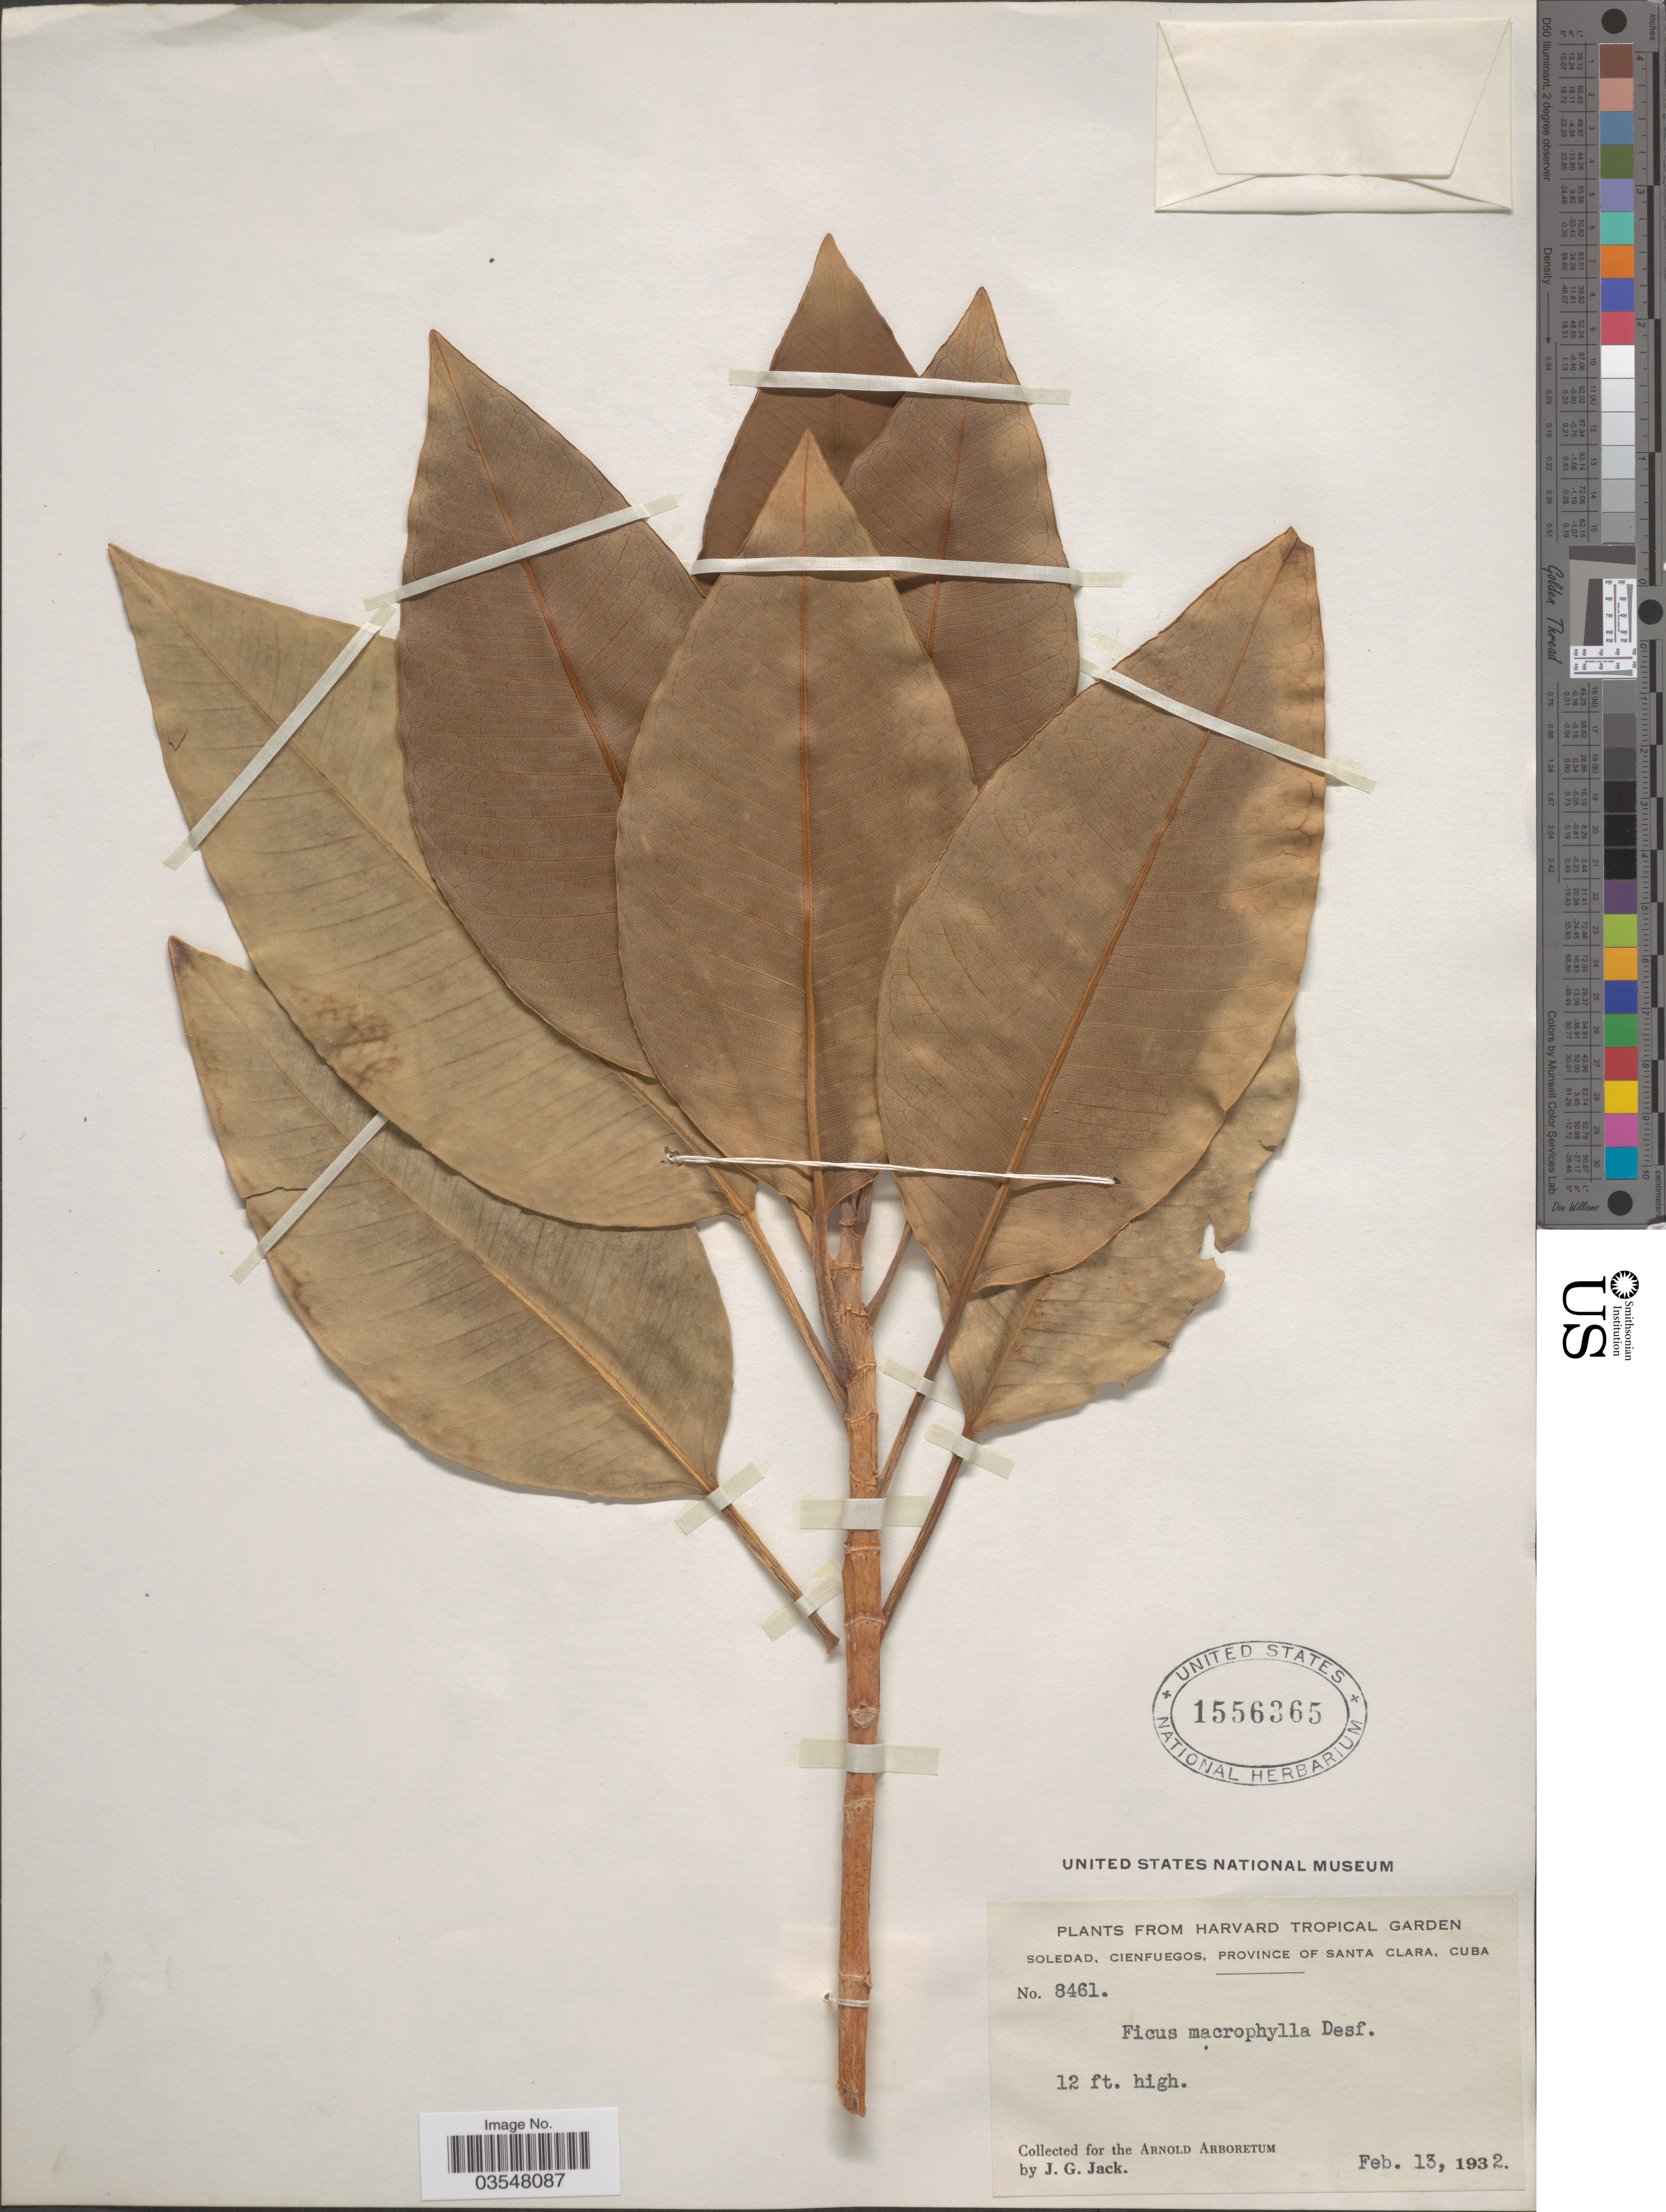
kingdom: Plantae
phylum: Tracheophyta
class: Magnoliopsida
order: Rosales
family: Moraceae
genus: Ficus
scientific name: Ficus macrophylla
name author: Pers.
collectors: J. G. Jack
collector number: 8461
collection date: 1932-02-13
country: Cuba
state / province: Las Villas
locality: Soledad, Cienfuegos, Province of Santa Clara.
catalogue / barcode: US 1556365